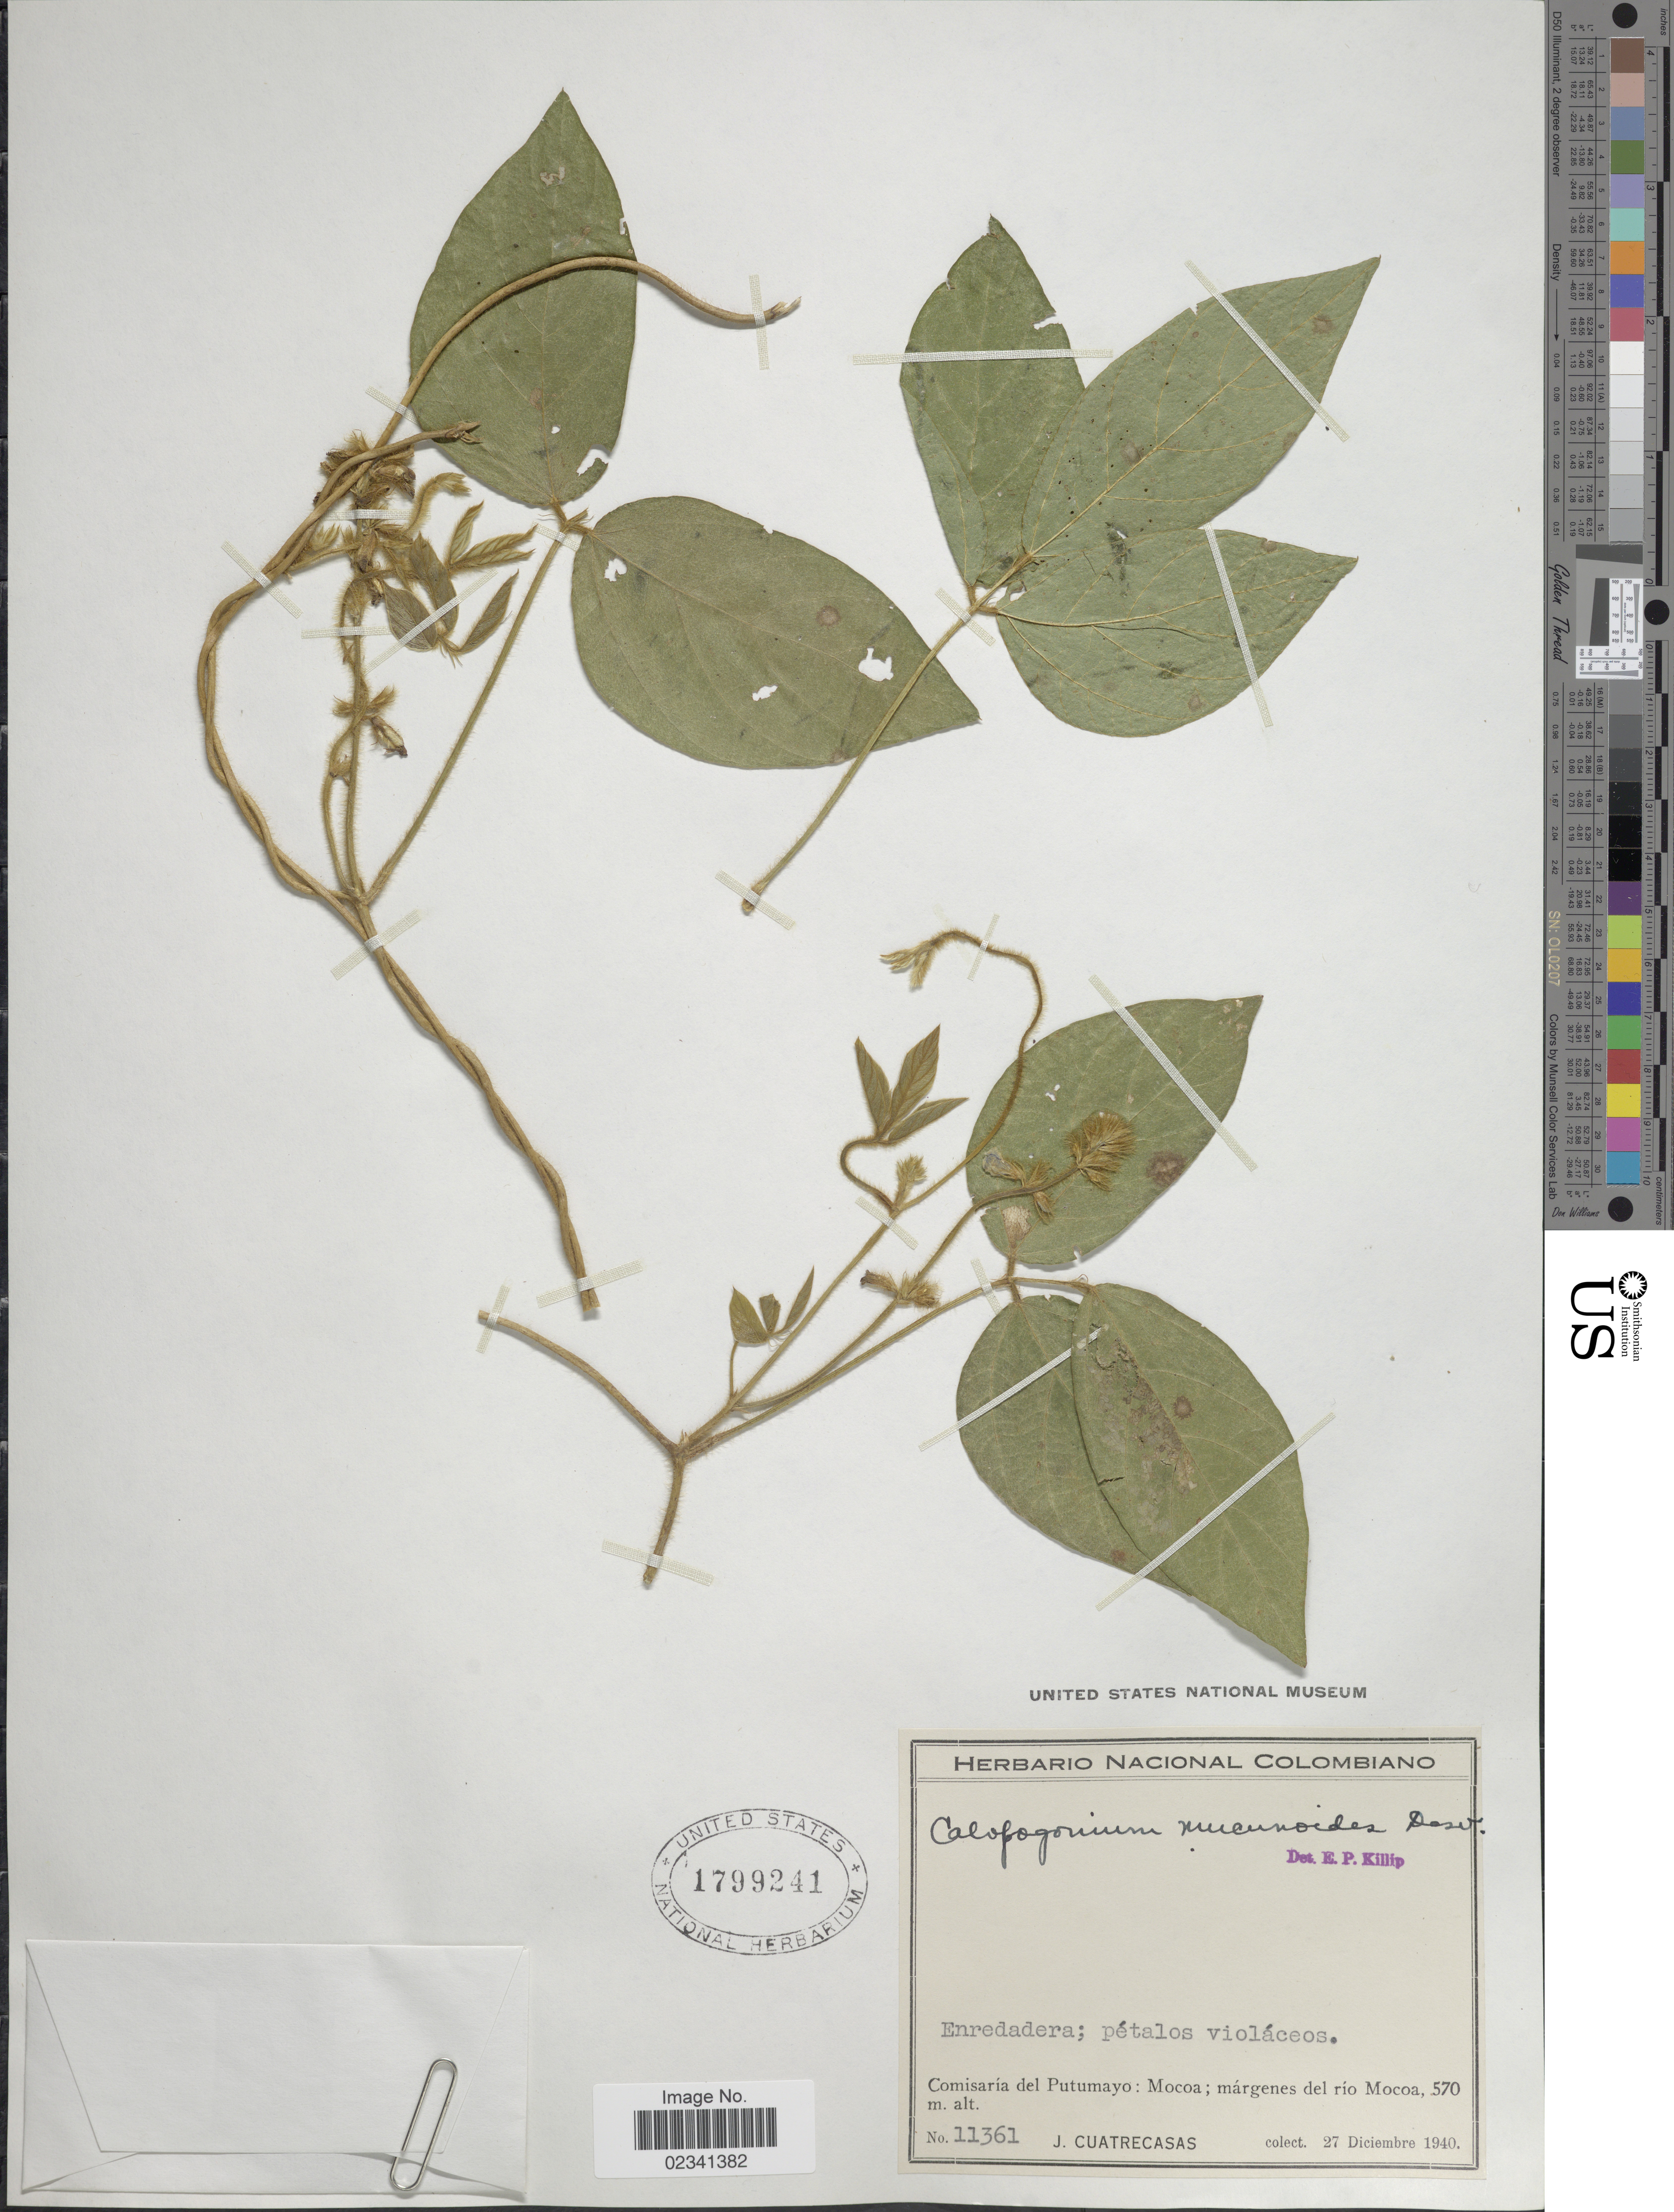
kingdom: Plantae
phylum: Tracheophyta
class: Magnoliopsida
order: Fabales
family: Fabaceae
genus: Calopogonium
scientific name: Calopogonium mucunoides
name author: Desv.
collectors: J. Cuatrecasas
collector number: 11361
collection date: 1940-12-27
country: Colombia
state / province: Putumayo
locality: Mocoa; margenes del rio Mocoa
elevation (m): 570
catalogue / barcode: US 1799241